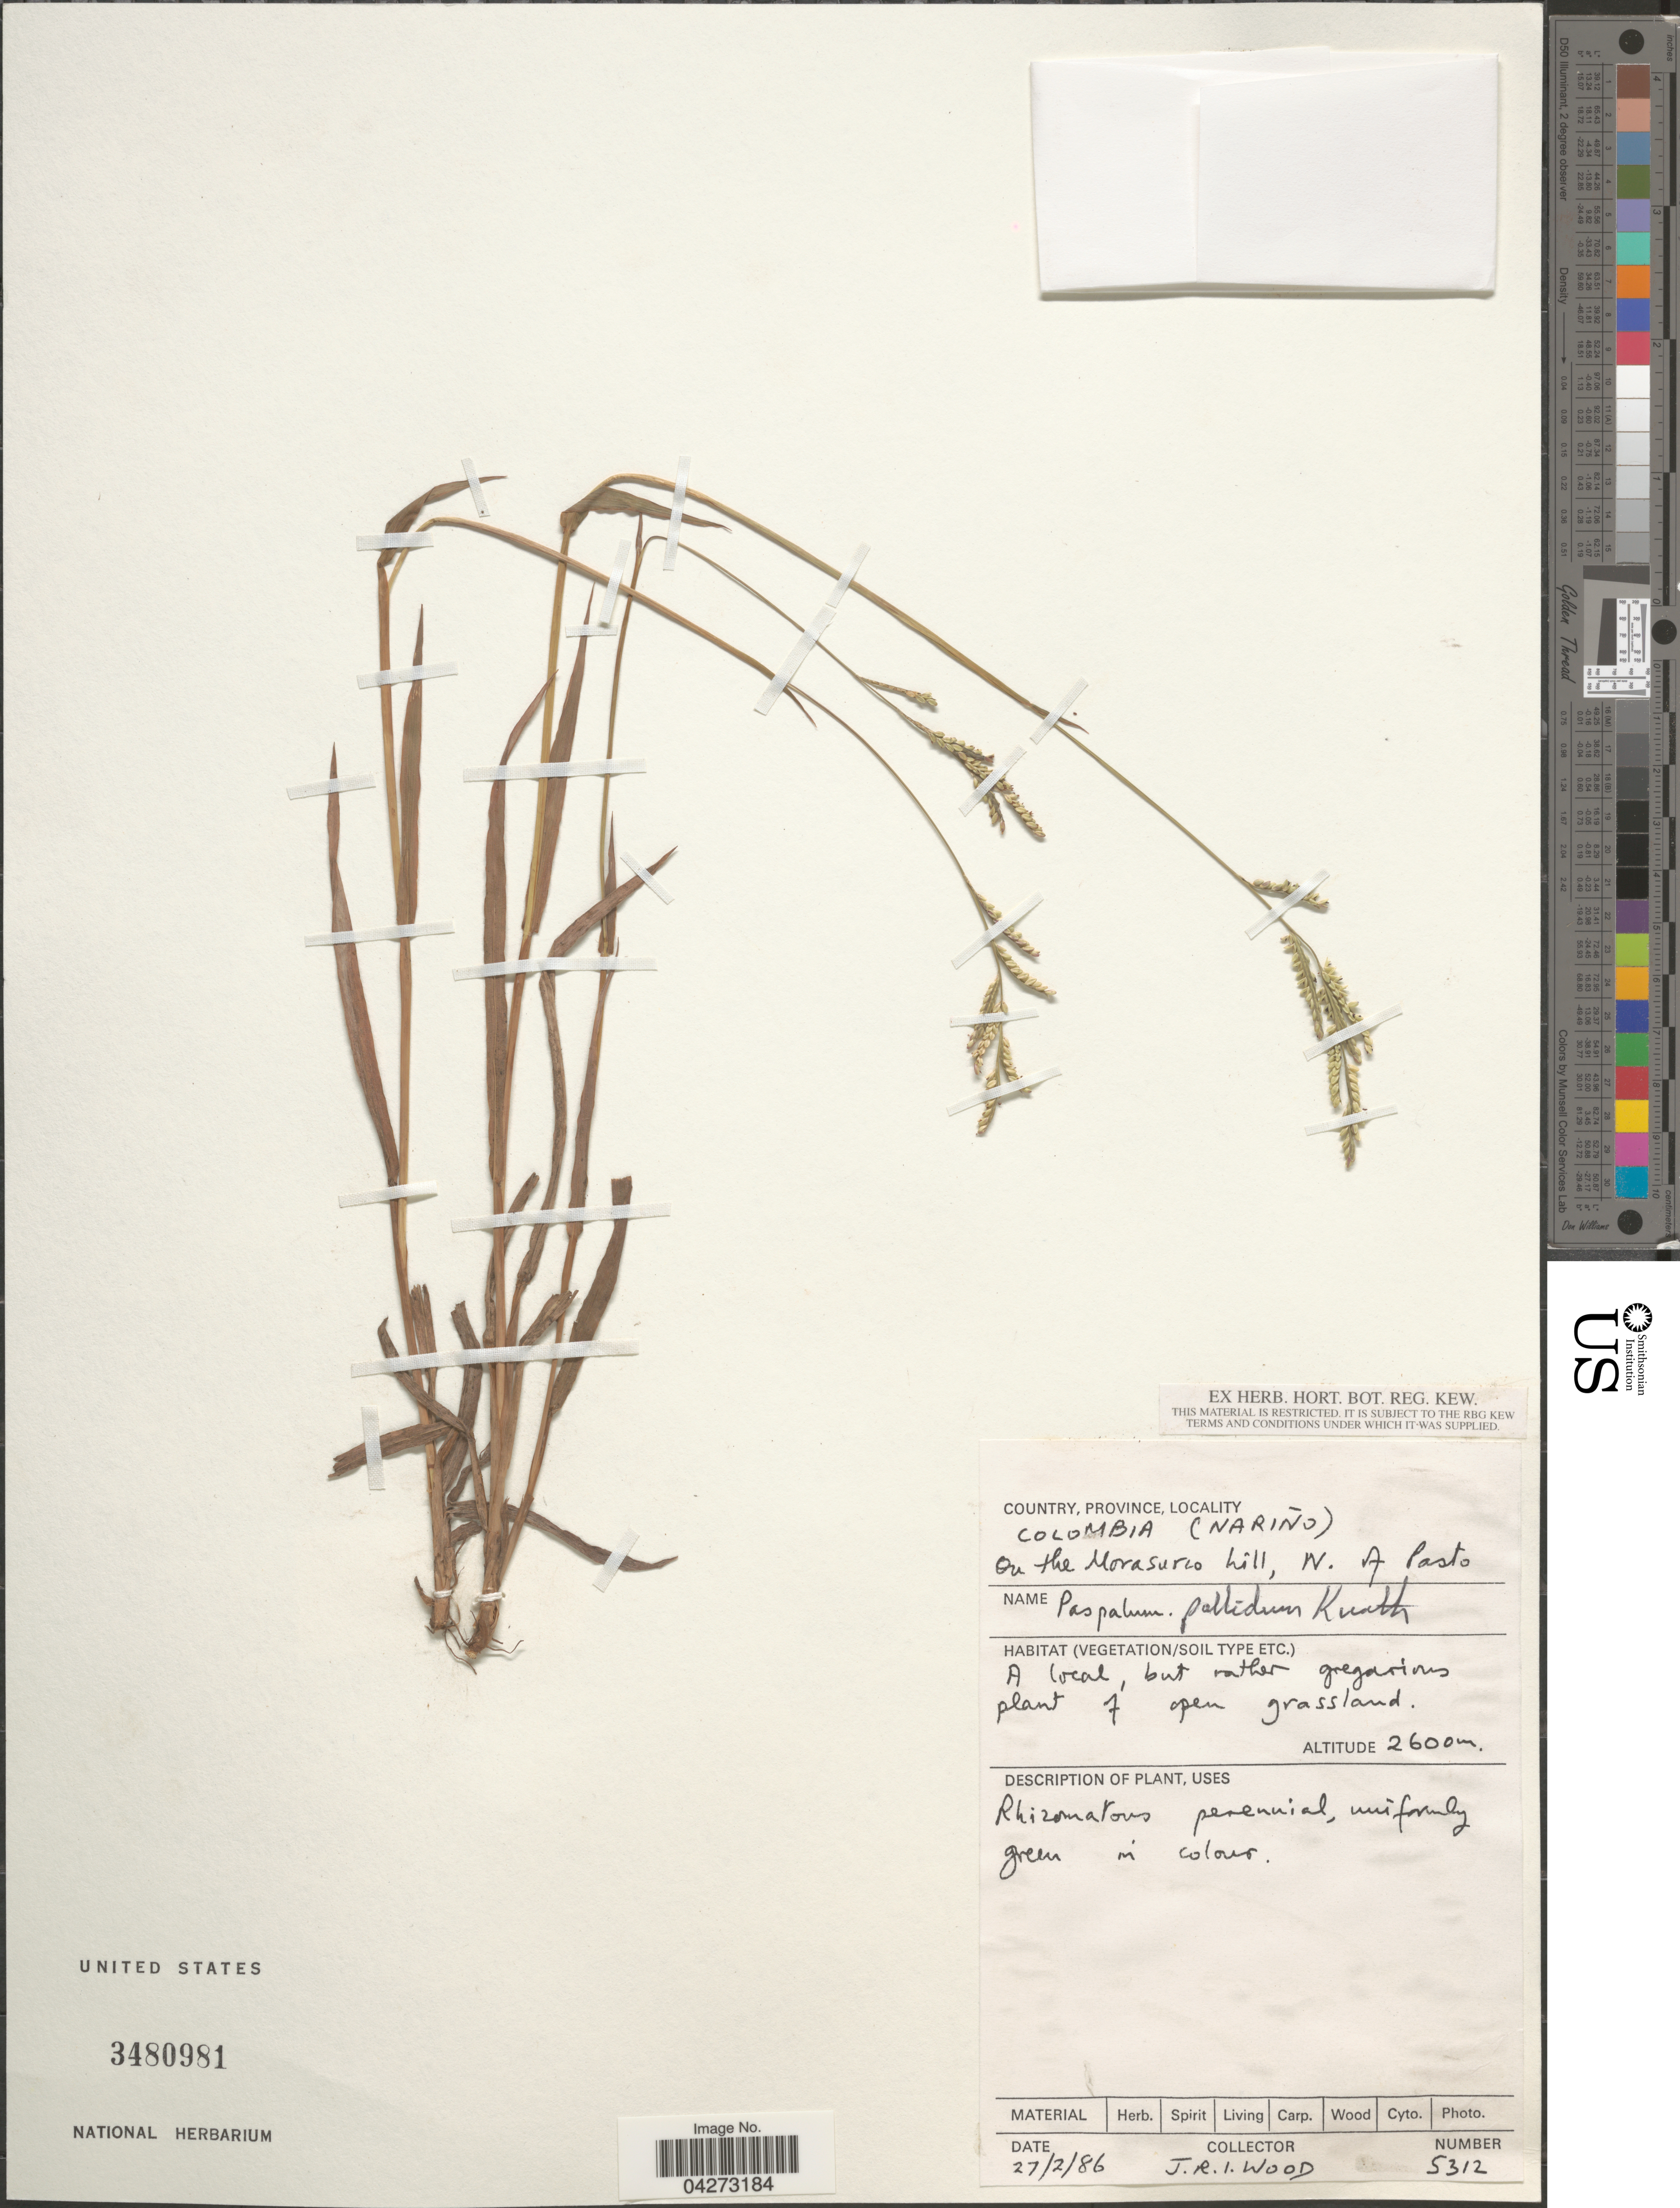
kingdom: Plantae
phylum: Tracheophyta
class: Liliopsida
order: Poales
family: Poaceae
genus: Paspalum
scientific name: Paspalum pallidum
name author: Kunth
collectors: J. R. I. Wood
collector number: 5312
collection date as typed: Transcribed d/m/y: 27/2/86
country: Colombia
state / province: Nariño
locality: On the Morasurco hill, W. of Pasto.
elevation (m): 2600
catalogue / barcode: US 3480981